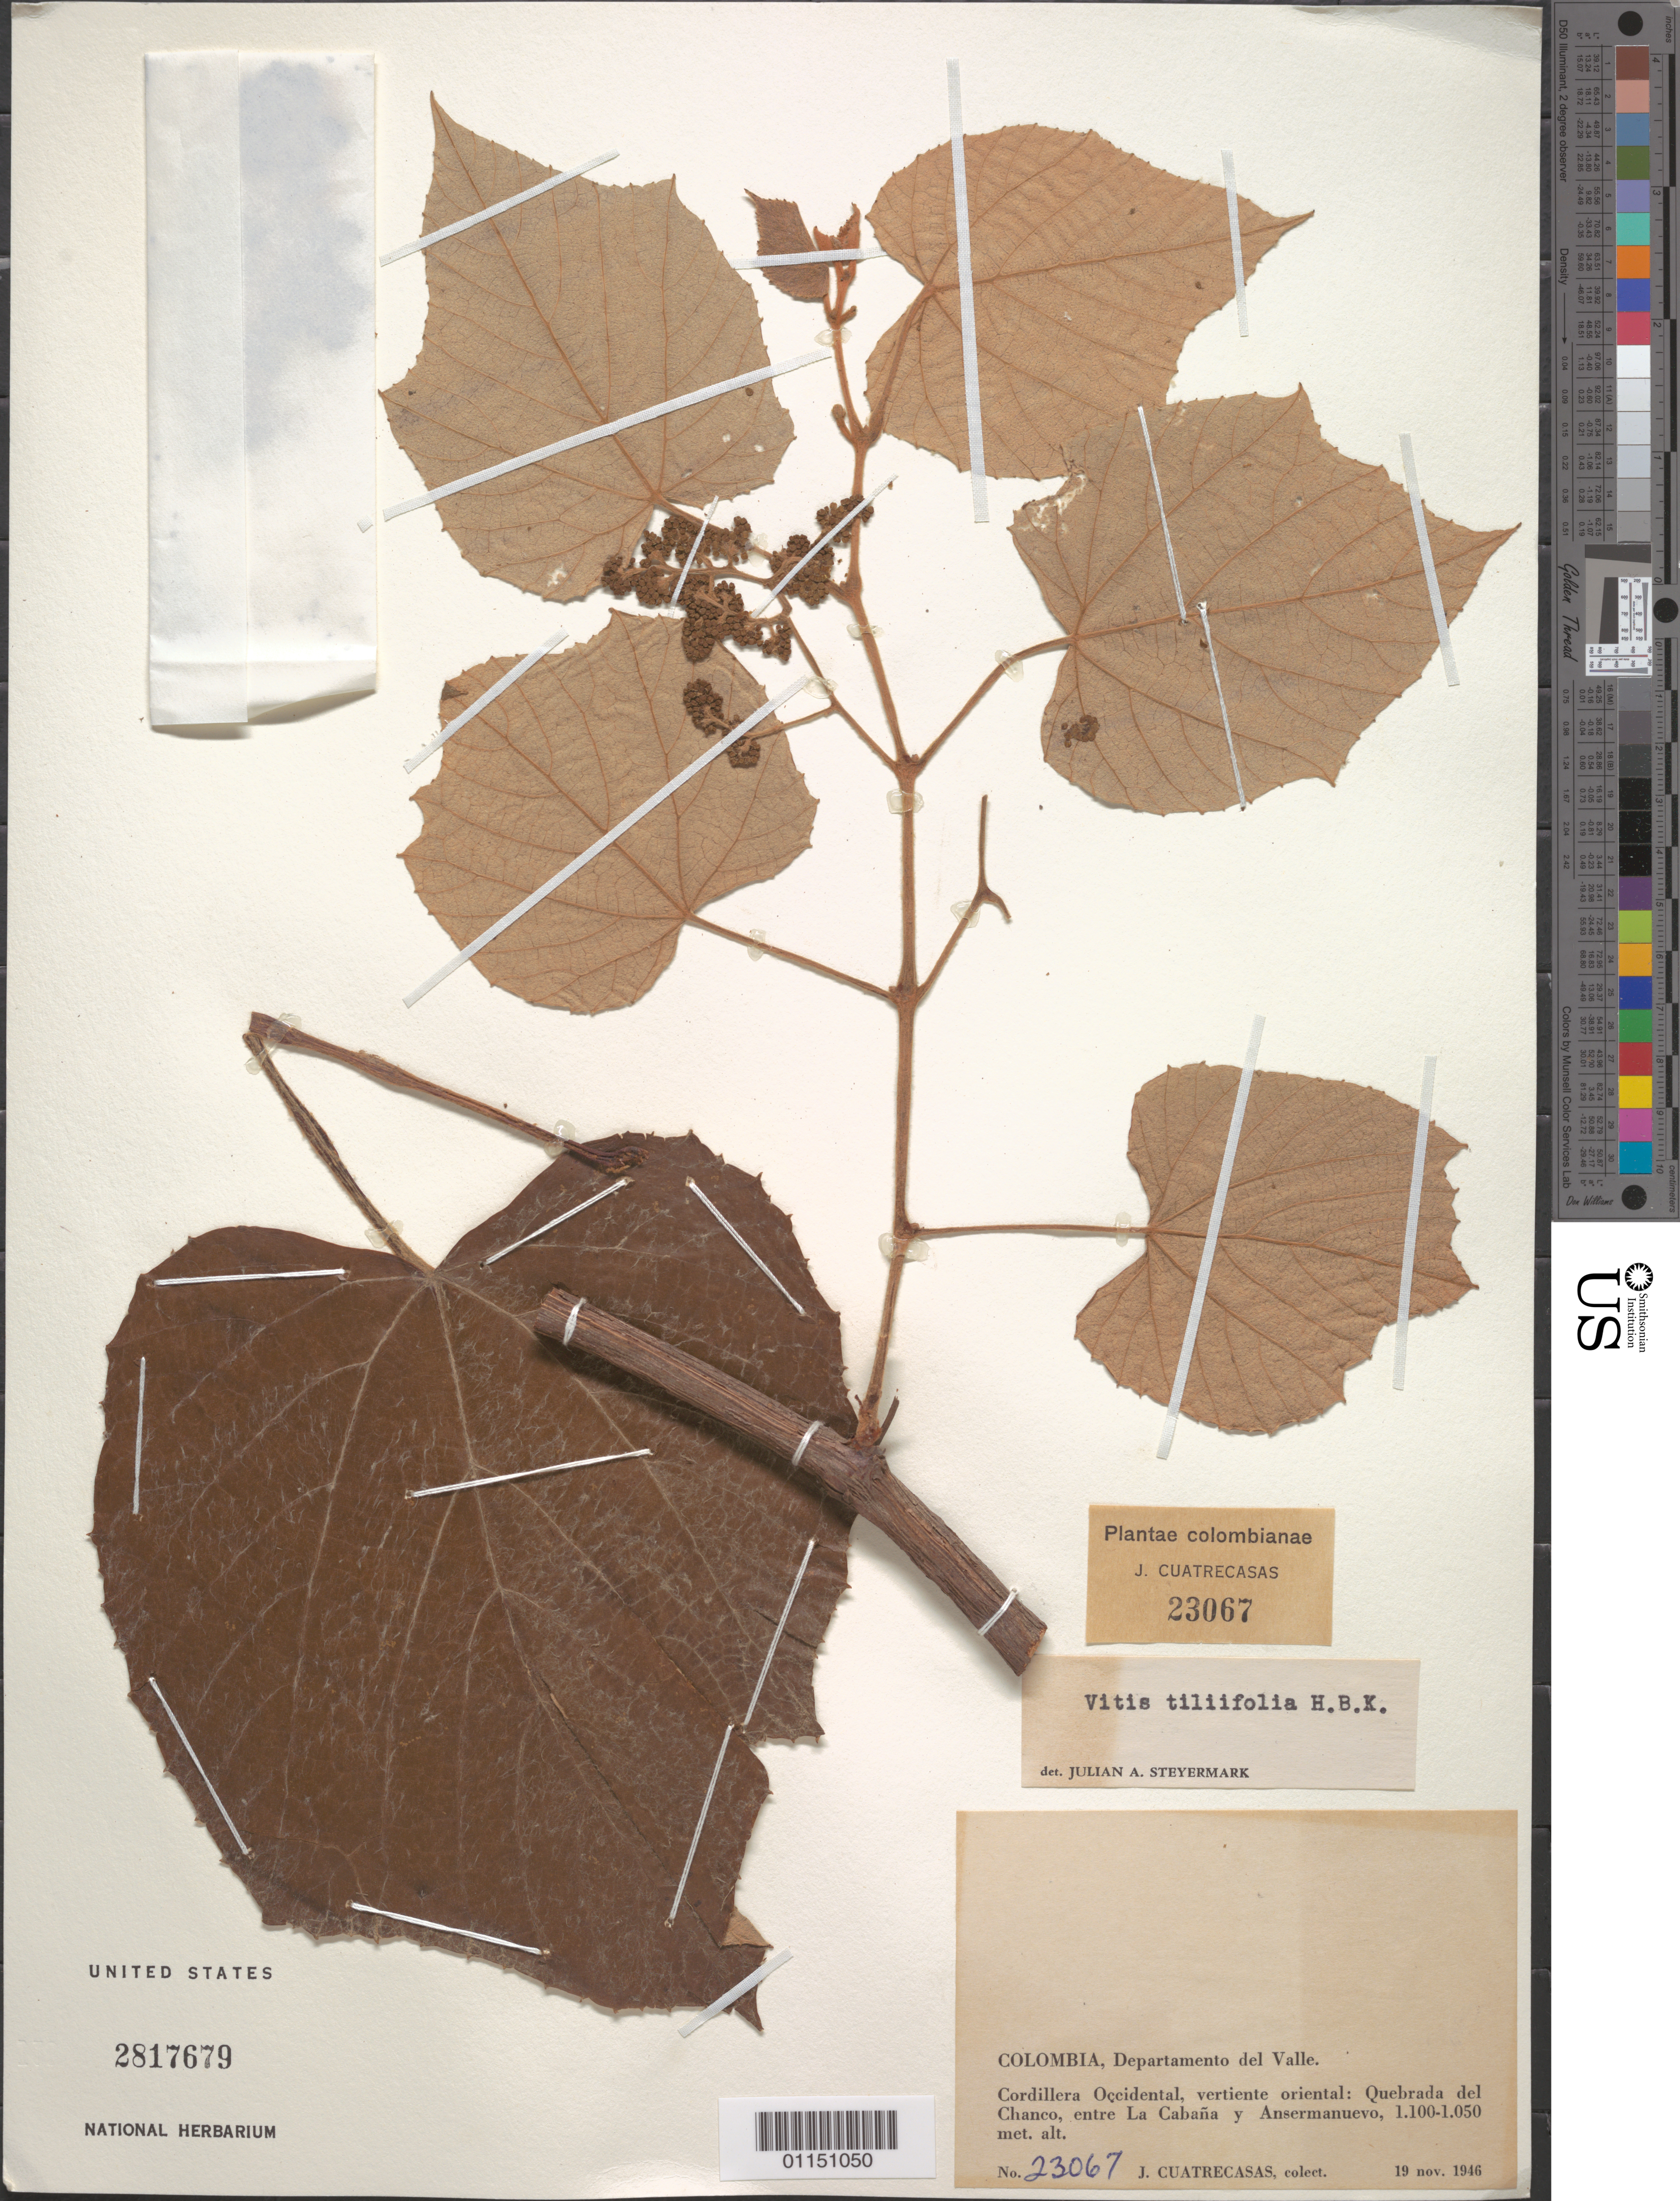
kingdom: Plantae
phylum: Tracheophyta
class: Magnoliopsida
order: Vitales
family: Vitaceae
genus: Vitis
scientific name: Vitis tiliaefolia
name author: Willd.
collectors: J. Cuatrecasas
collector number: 23067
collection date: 1946-11-19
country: Colombia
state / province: Valle del Cauca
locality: Cordillera Occidental, vertiente oriental: Quebrada del Chanco, entre La Cabana y Ansermanuevo.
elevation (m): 1050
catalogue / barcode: US 2817679